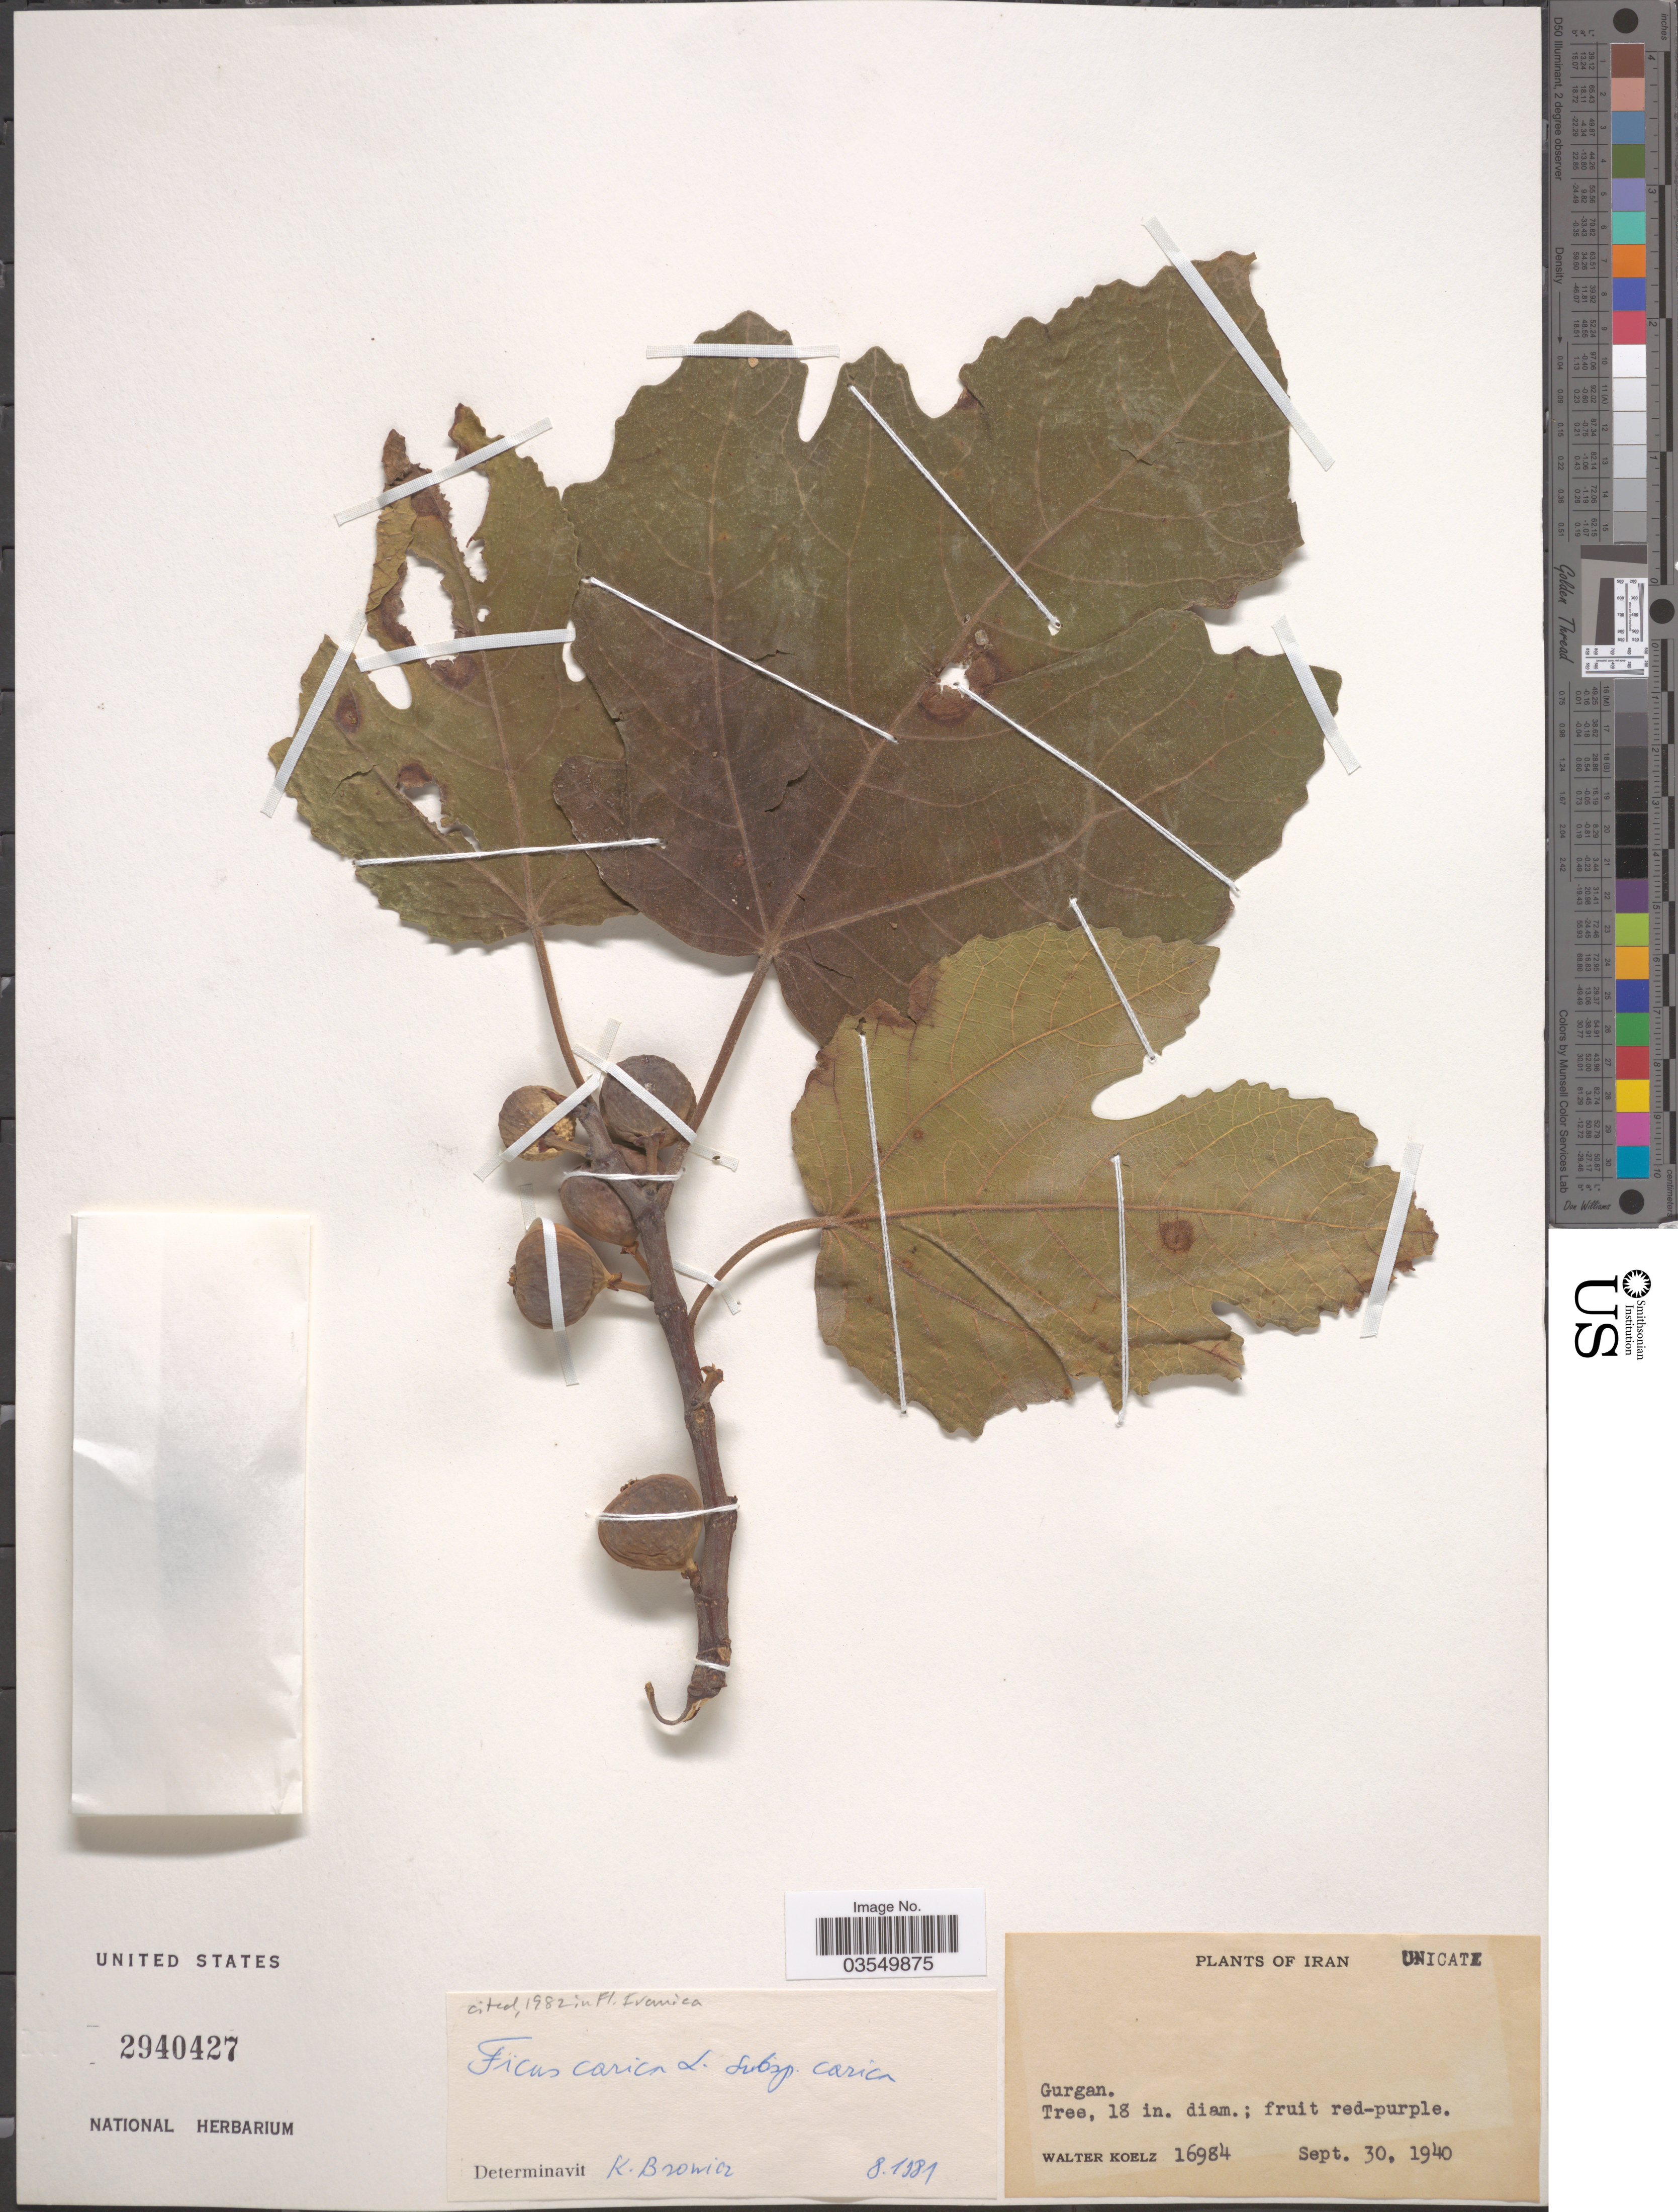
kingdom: Plantae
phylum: Tracheophyta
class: Magnoliopsida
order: Rosales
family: Moraceae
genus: Ficus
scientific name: Ficus carica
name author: L.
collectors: W. N. Koelz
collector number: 16984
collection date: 1940-09-30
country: Iran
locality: Gurgan.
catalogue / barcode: US 2940427